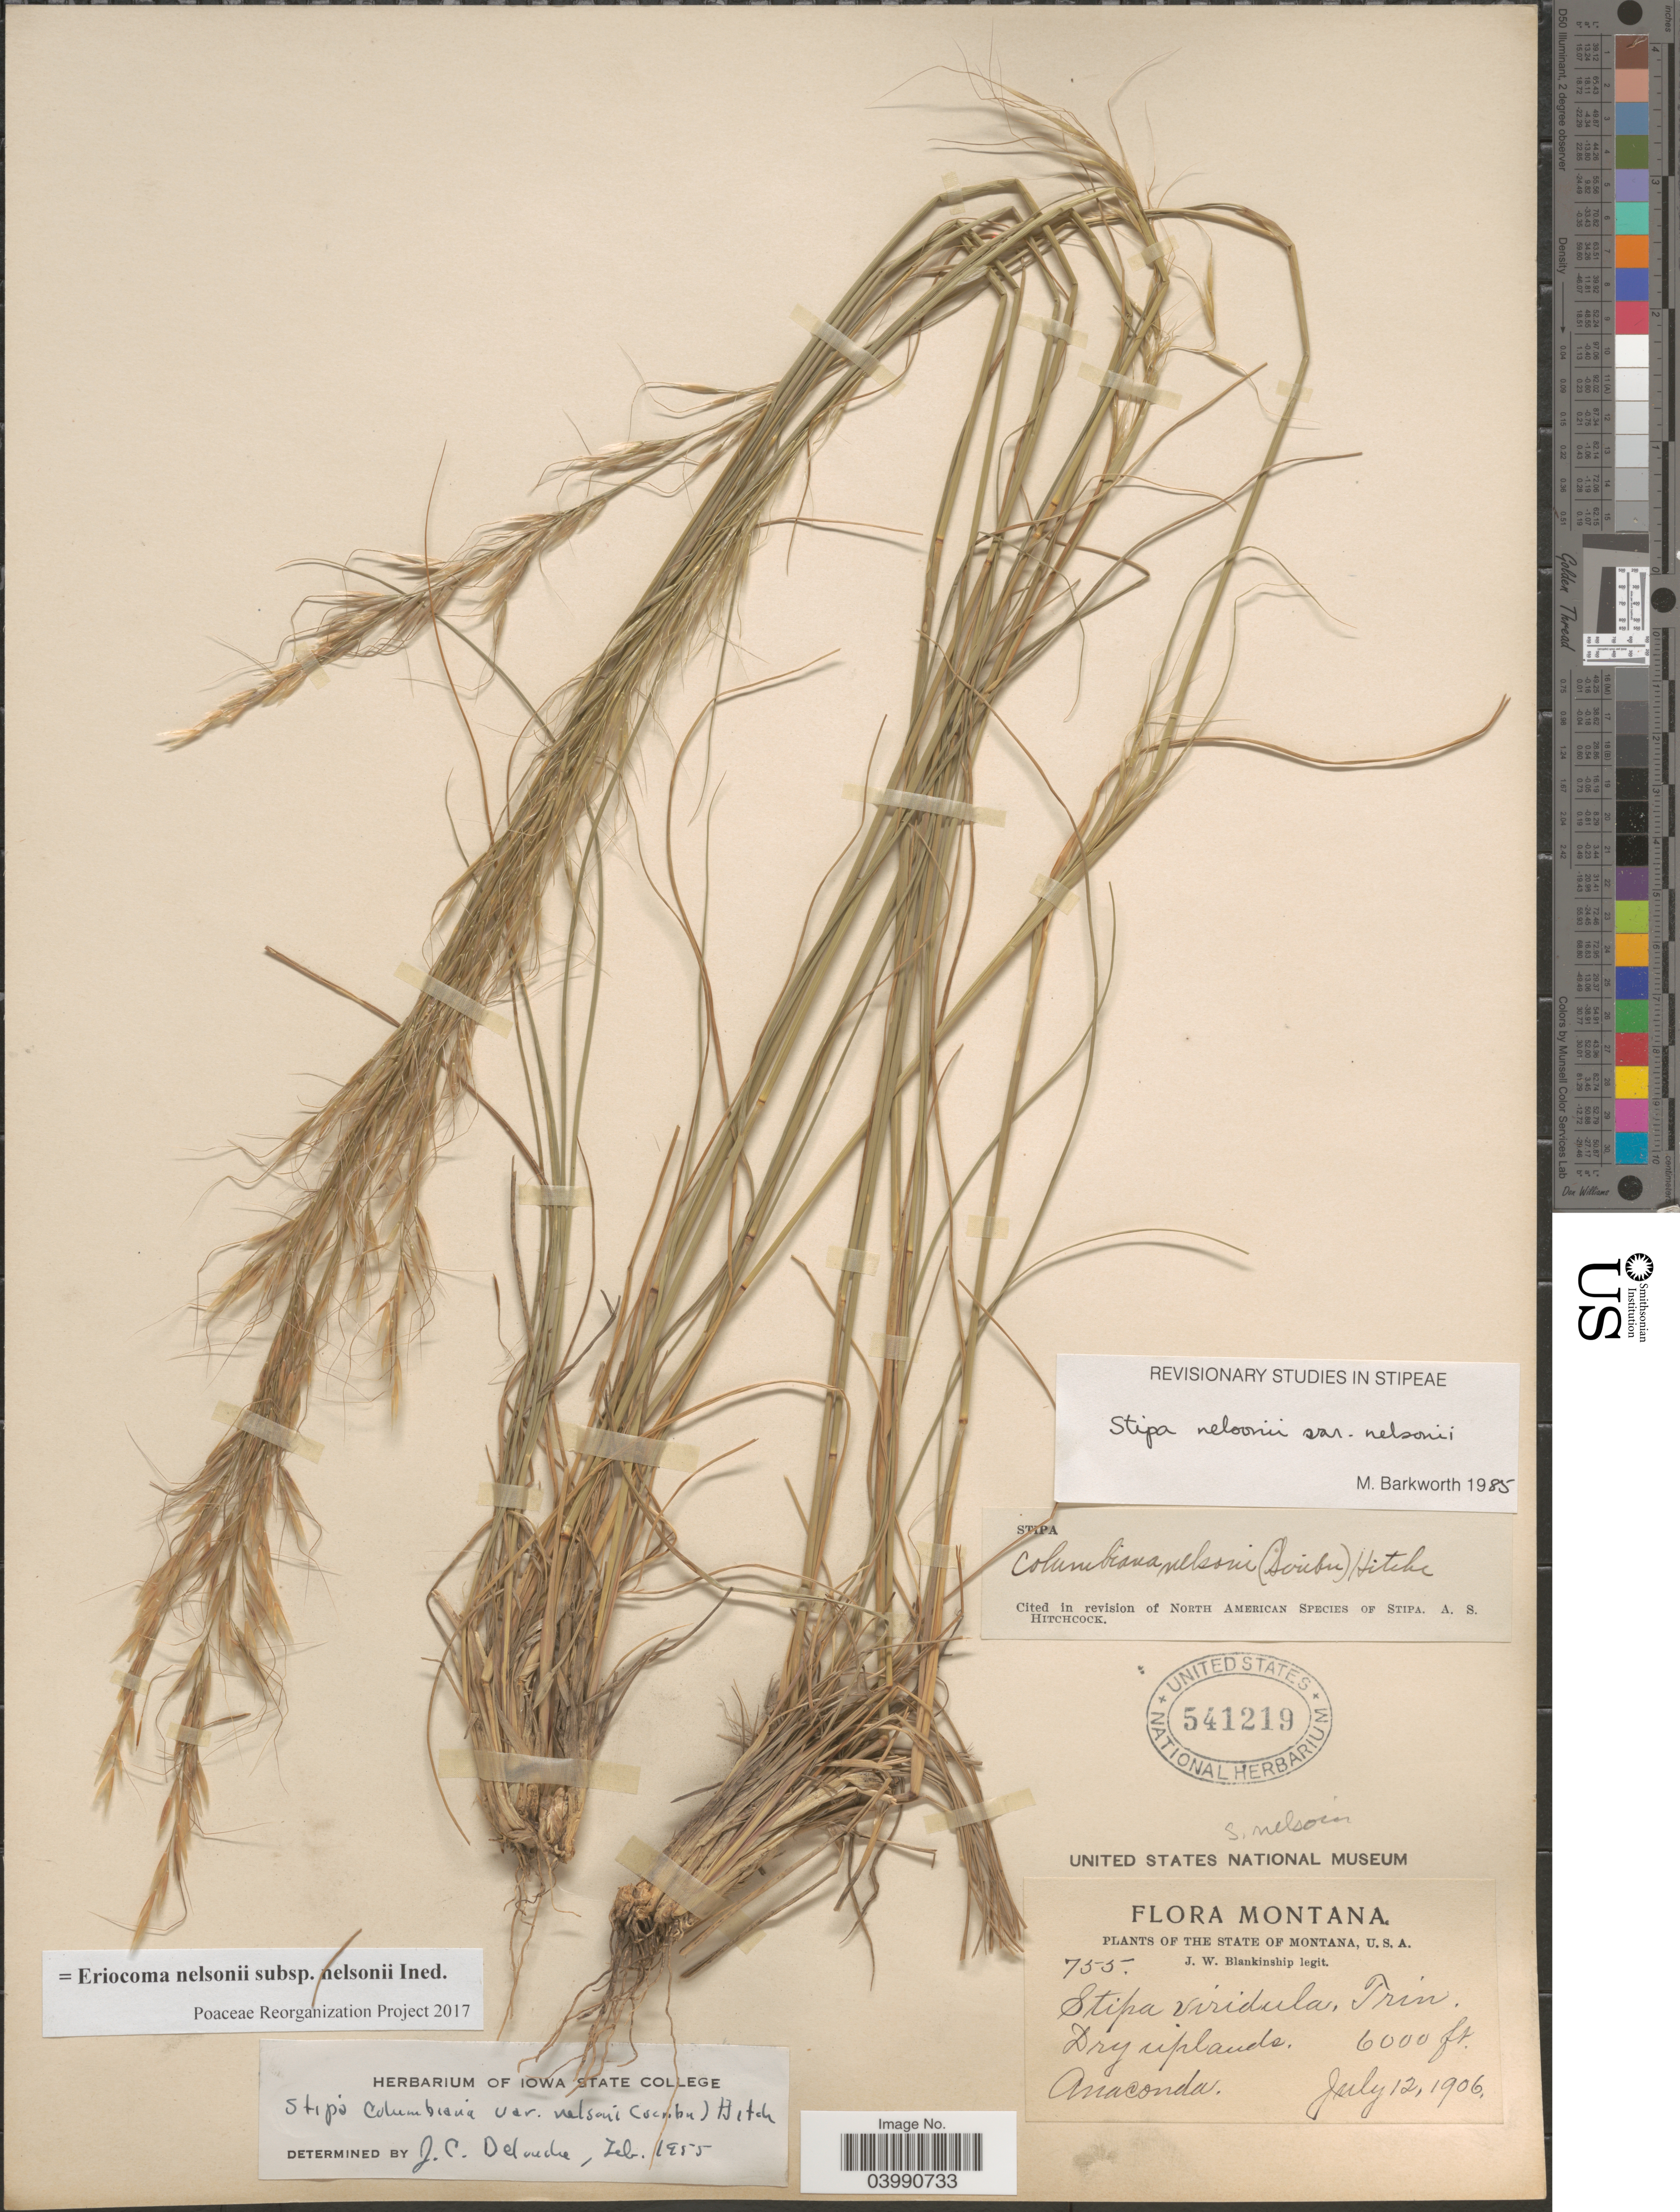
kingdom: Plantae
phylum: Tracheophyta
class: Liliopsida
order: Poales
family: Poaceae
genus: Eriocoma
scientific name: Eriocoma nelsonii subsp. nelsonii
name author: (Scribn.) Romasch.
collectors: J. W. Blankinship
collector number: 755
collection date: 1906-07-12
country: United States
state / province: Montana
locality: Anaconda.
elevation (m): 1829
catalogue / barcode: US 541219